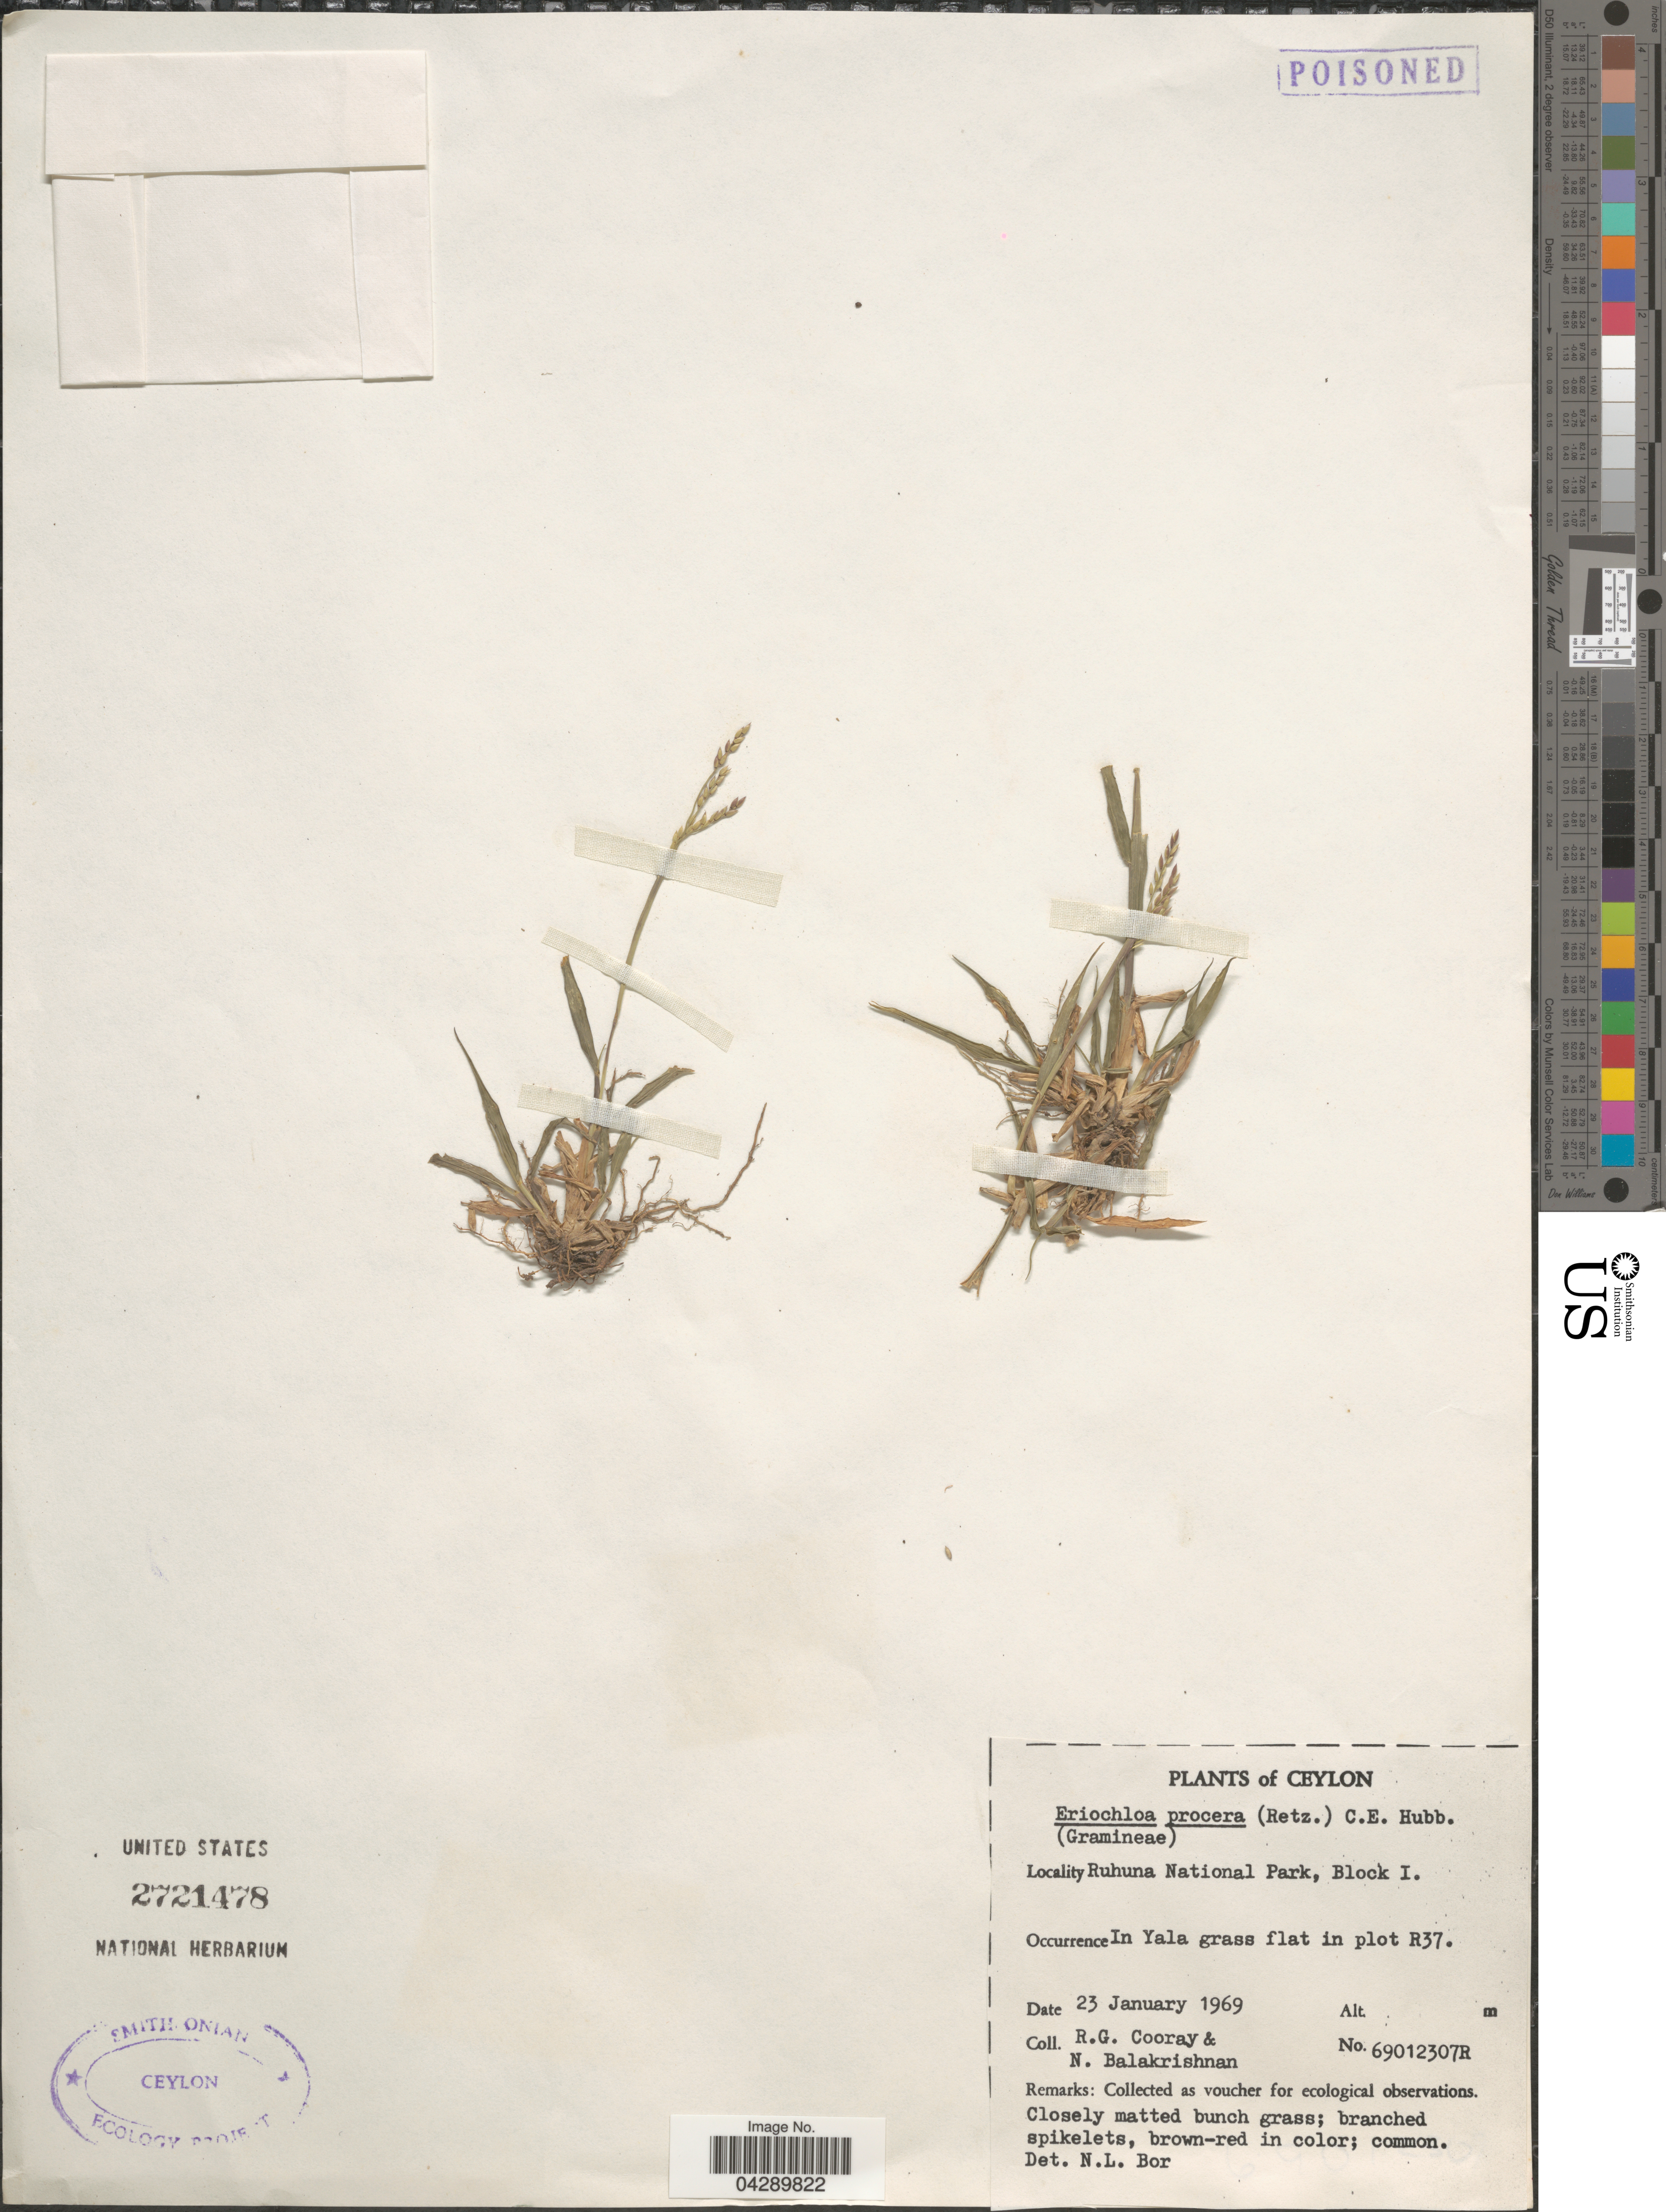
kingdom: Plantae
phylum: Tracheophyta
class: Liliopsida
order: Poales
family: Poaceae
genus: Eriochloa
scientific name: Eriochloa procera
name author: (Retz.) C.E. Hubb.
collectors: R. Cooray & N. Balakrishnan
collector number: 69012307R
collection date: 1969-01-23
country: Sri Lanka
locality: Ceylon. Ruhuna National Park, Block I. In Yala grass flat in plot R37.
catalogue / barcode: US 2721478